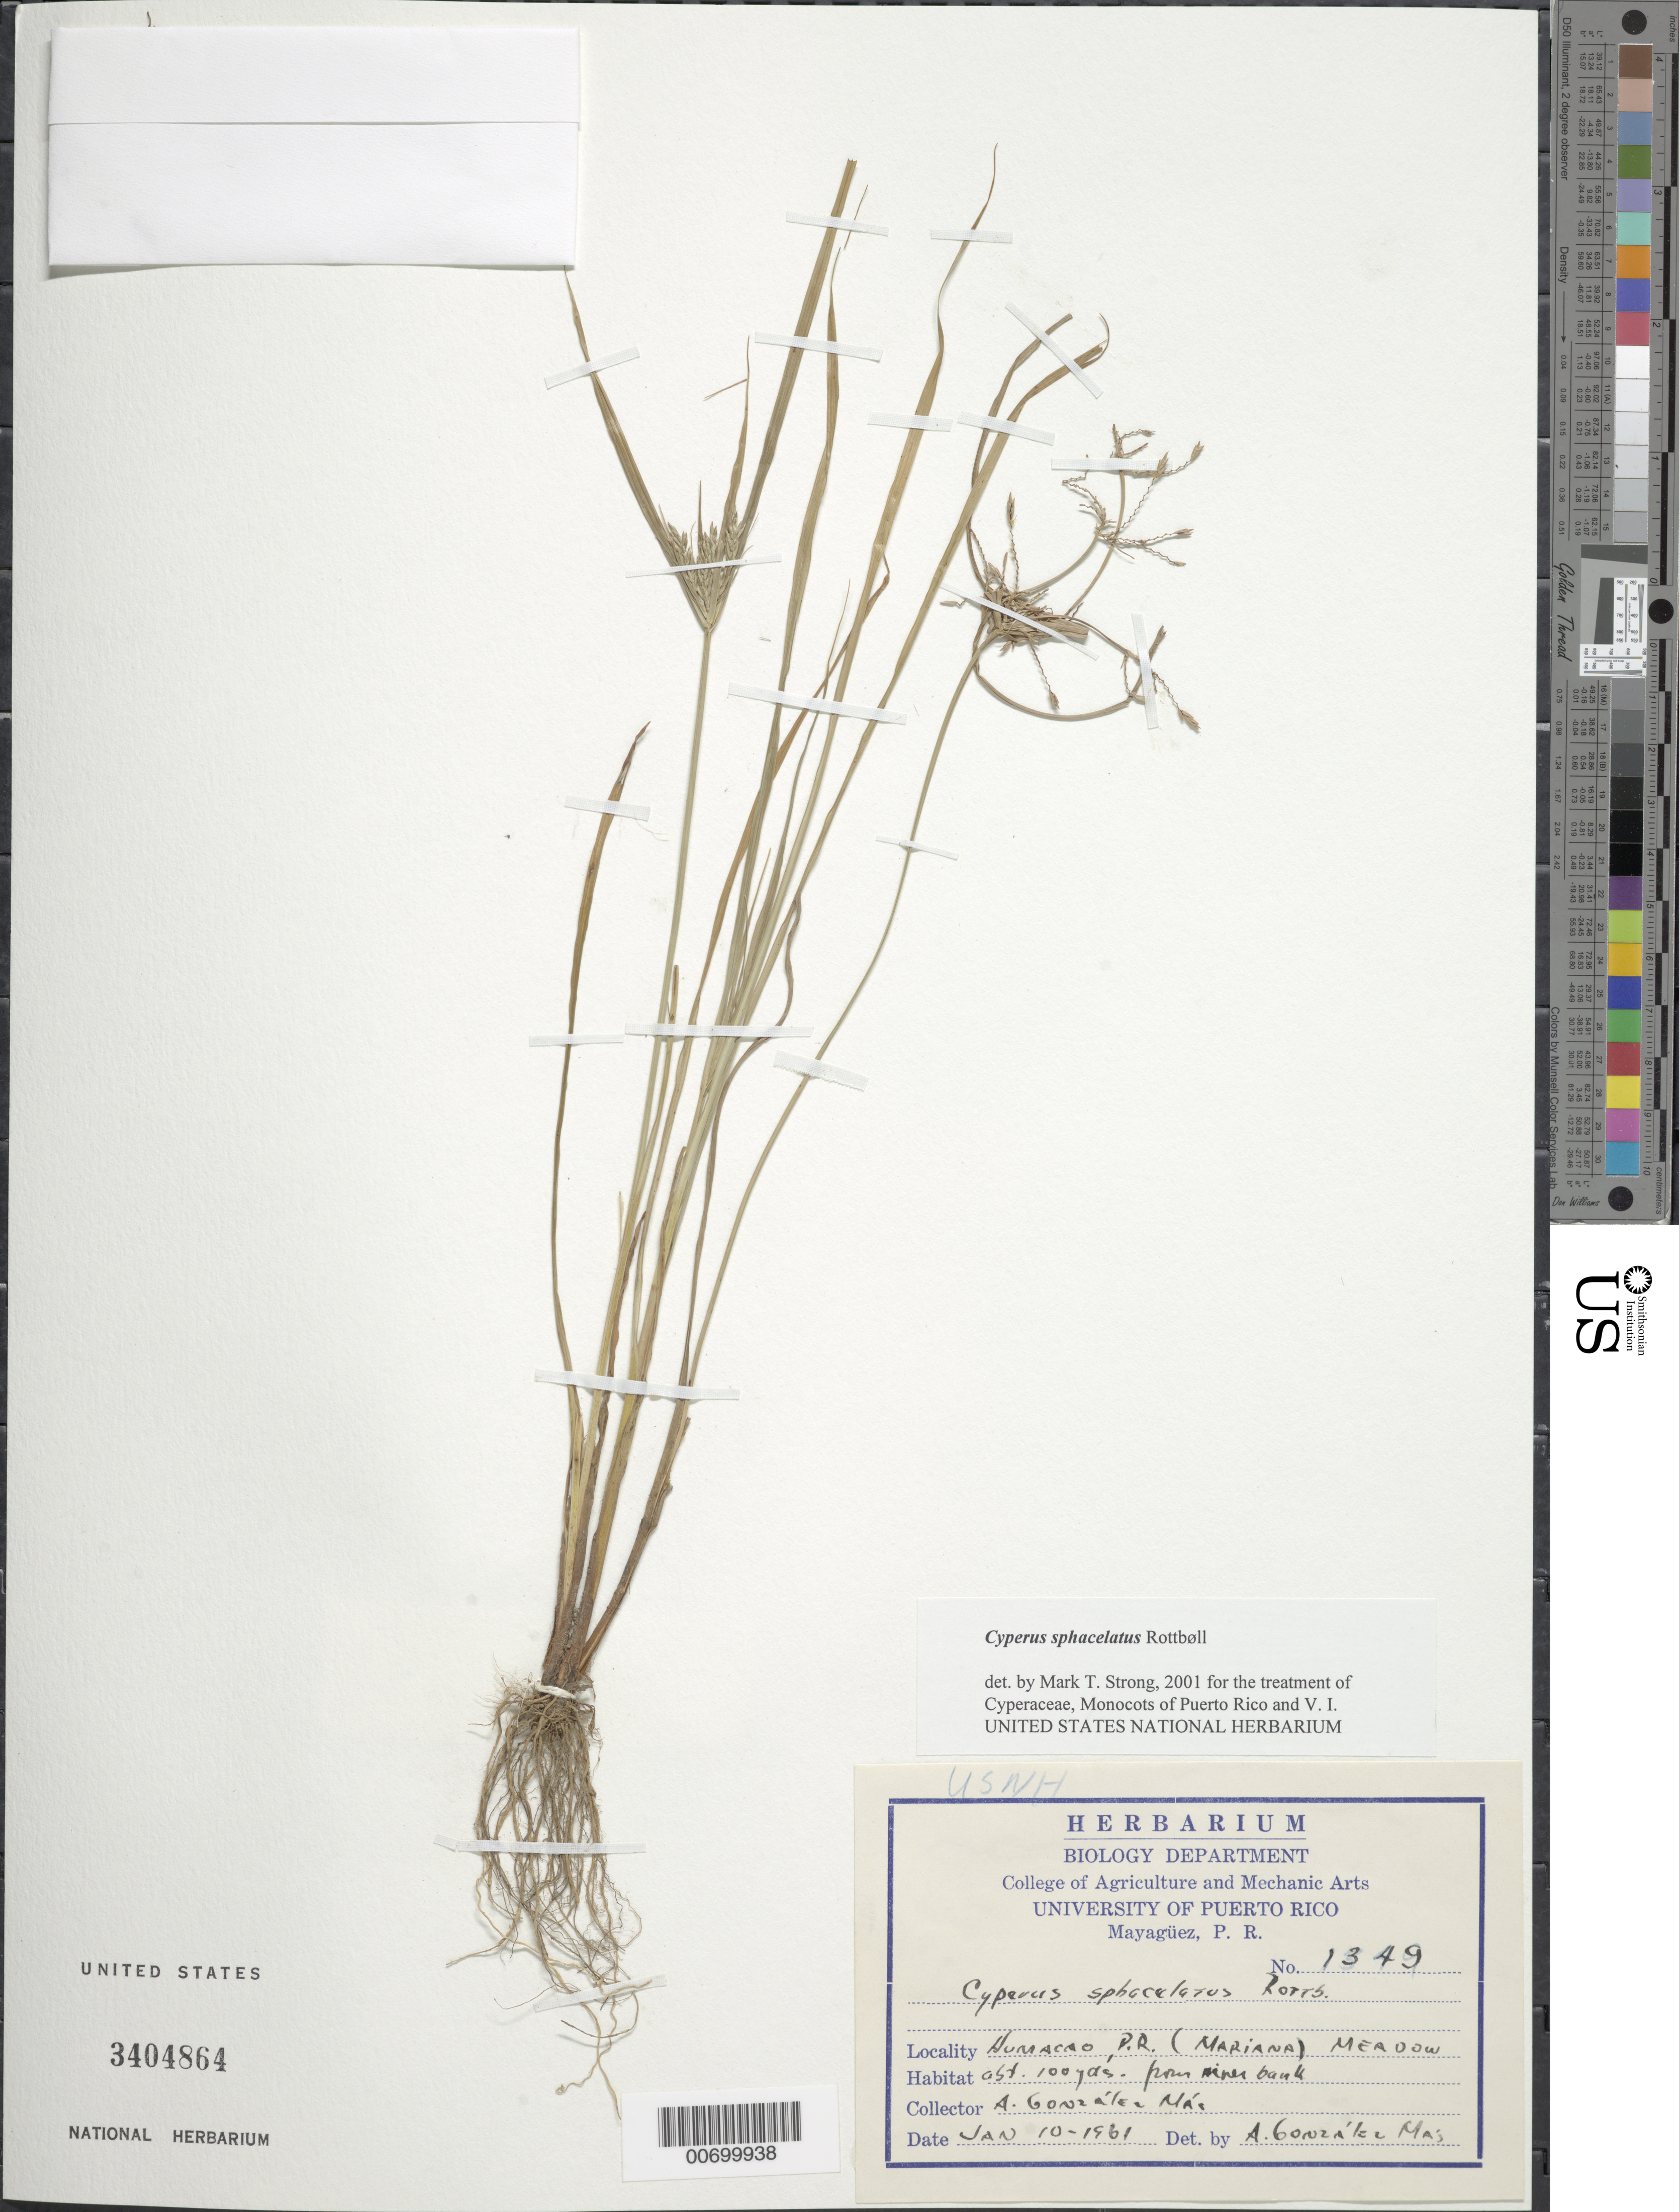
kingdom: Plantae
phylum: Tracheophyta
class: Liliopsida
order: Poales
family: Cyperaceae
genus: Cyperus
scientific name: Cyperus sphacelatus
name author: Rottb.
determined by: Strong, M. T., (US), Smithsonian Institution - National Museum of Natural History (UNITED STATES)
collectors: A. González Más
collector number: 1349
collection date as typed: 10 Jan 1961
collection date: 1961-01-10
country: Puerto Rico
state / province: Humacao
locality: Humacao: Mariana.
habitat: Meadow, ca. 100 yds. from river bank.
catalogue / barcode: US 3404864